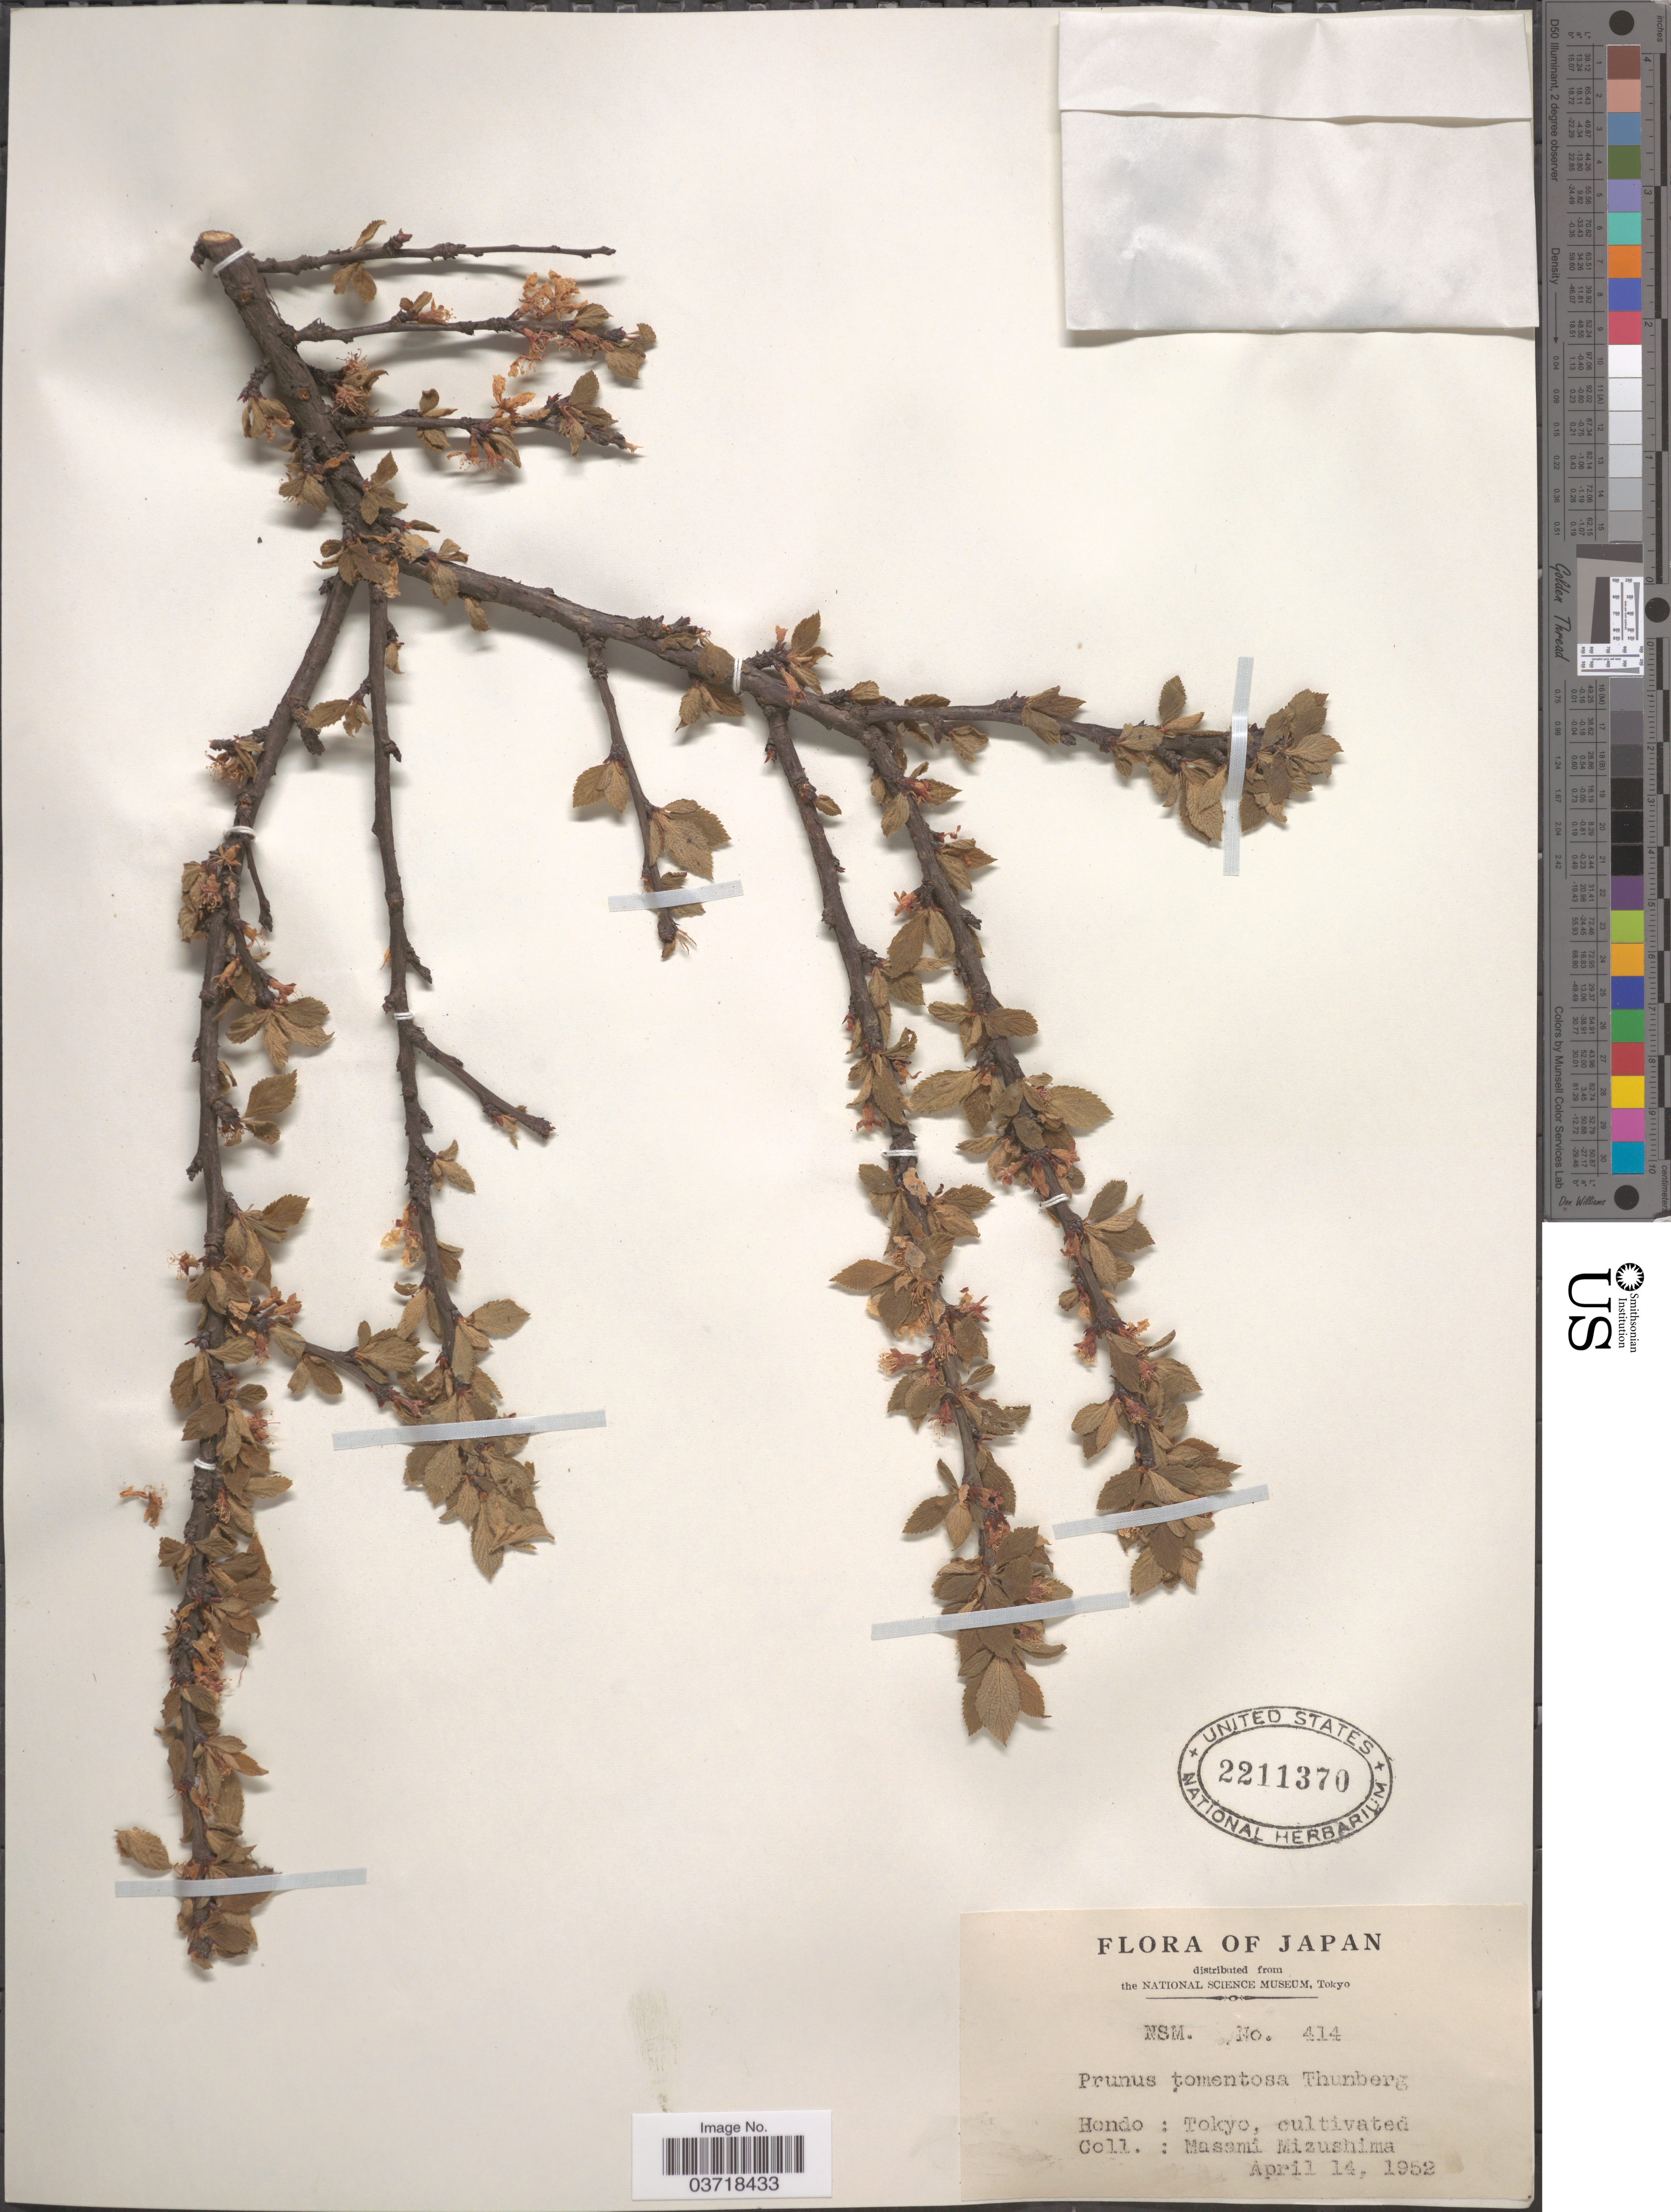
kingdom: Plantae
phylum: Tracheophyta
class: Magnoliopsida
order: Rosales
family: Rosaceae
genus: Prunus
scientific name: Prunus tomentosa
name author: Thunb.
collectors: M. Mizushima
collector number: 414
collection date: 1952-04-14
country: Japan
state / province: Tokyo, Federal City of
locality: Hondo.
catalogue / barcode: US 2211370